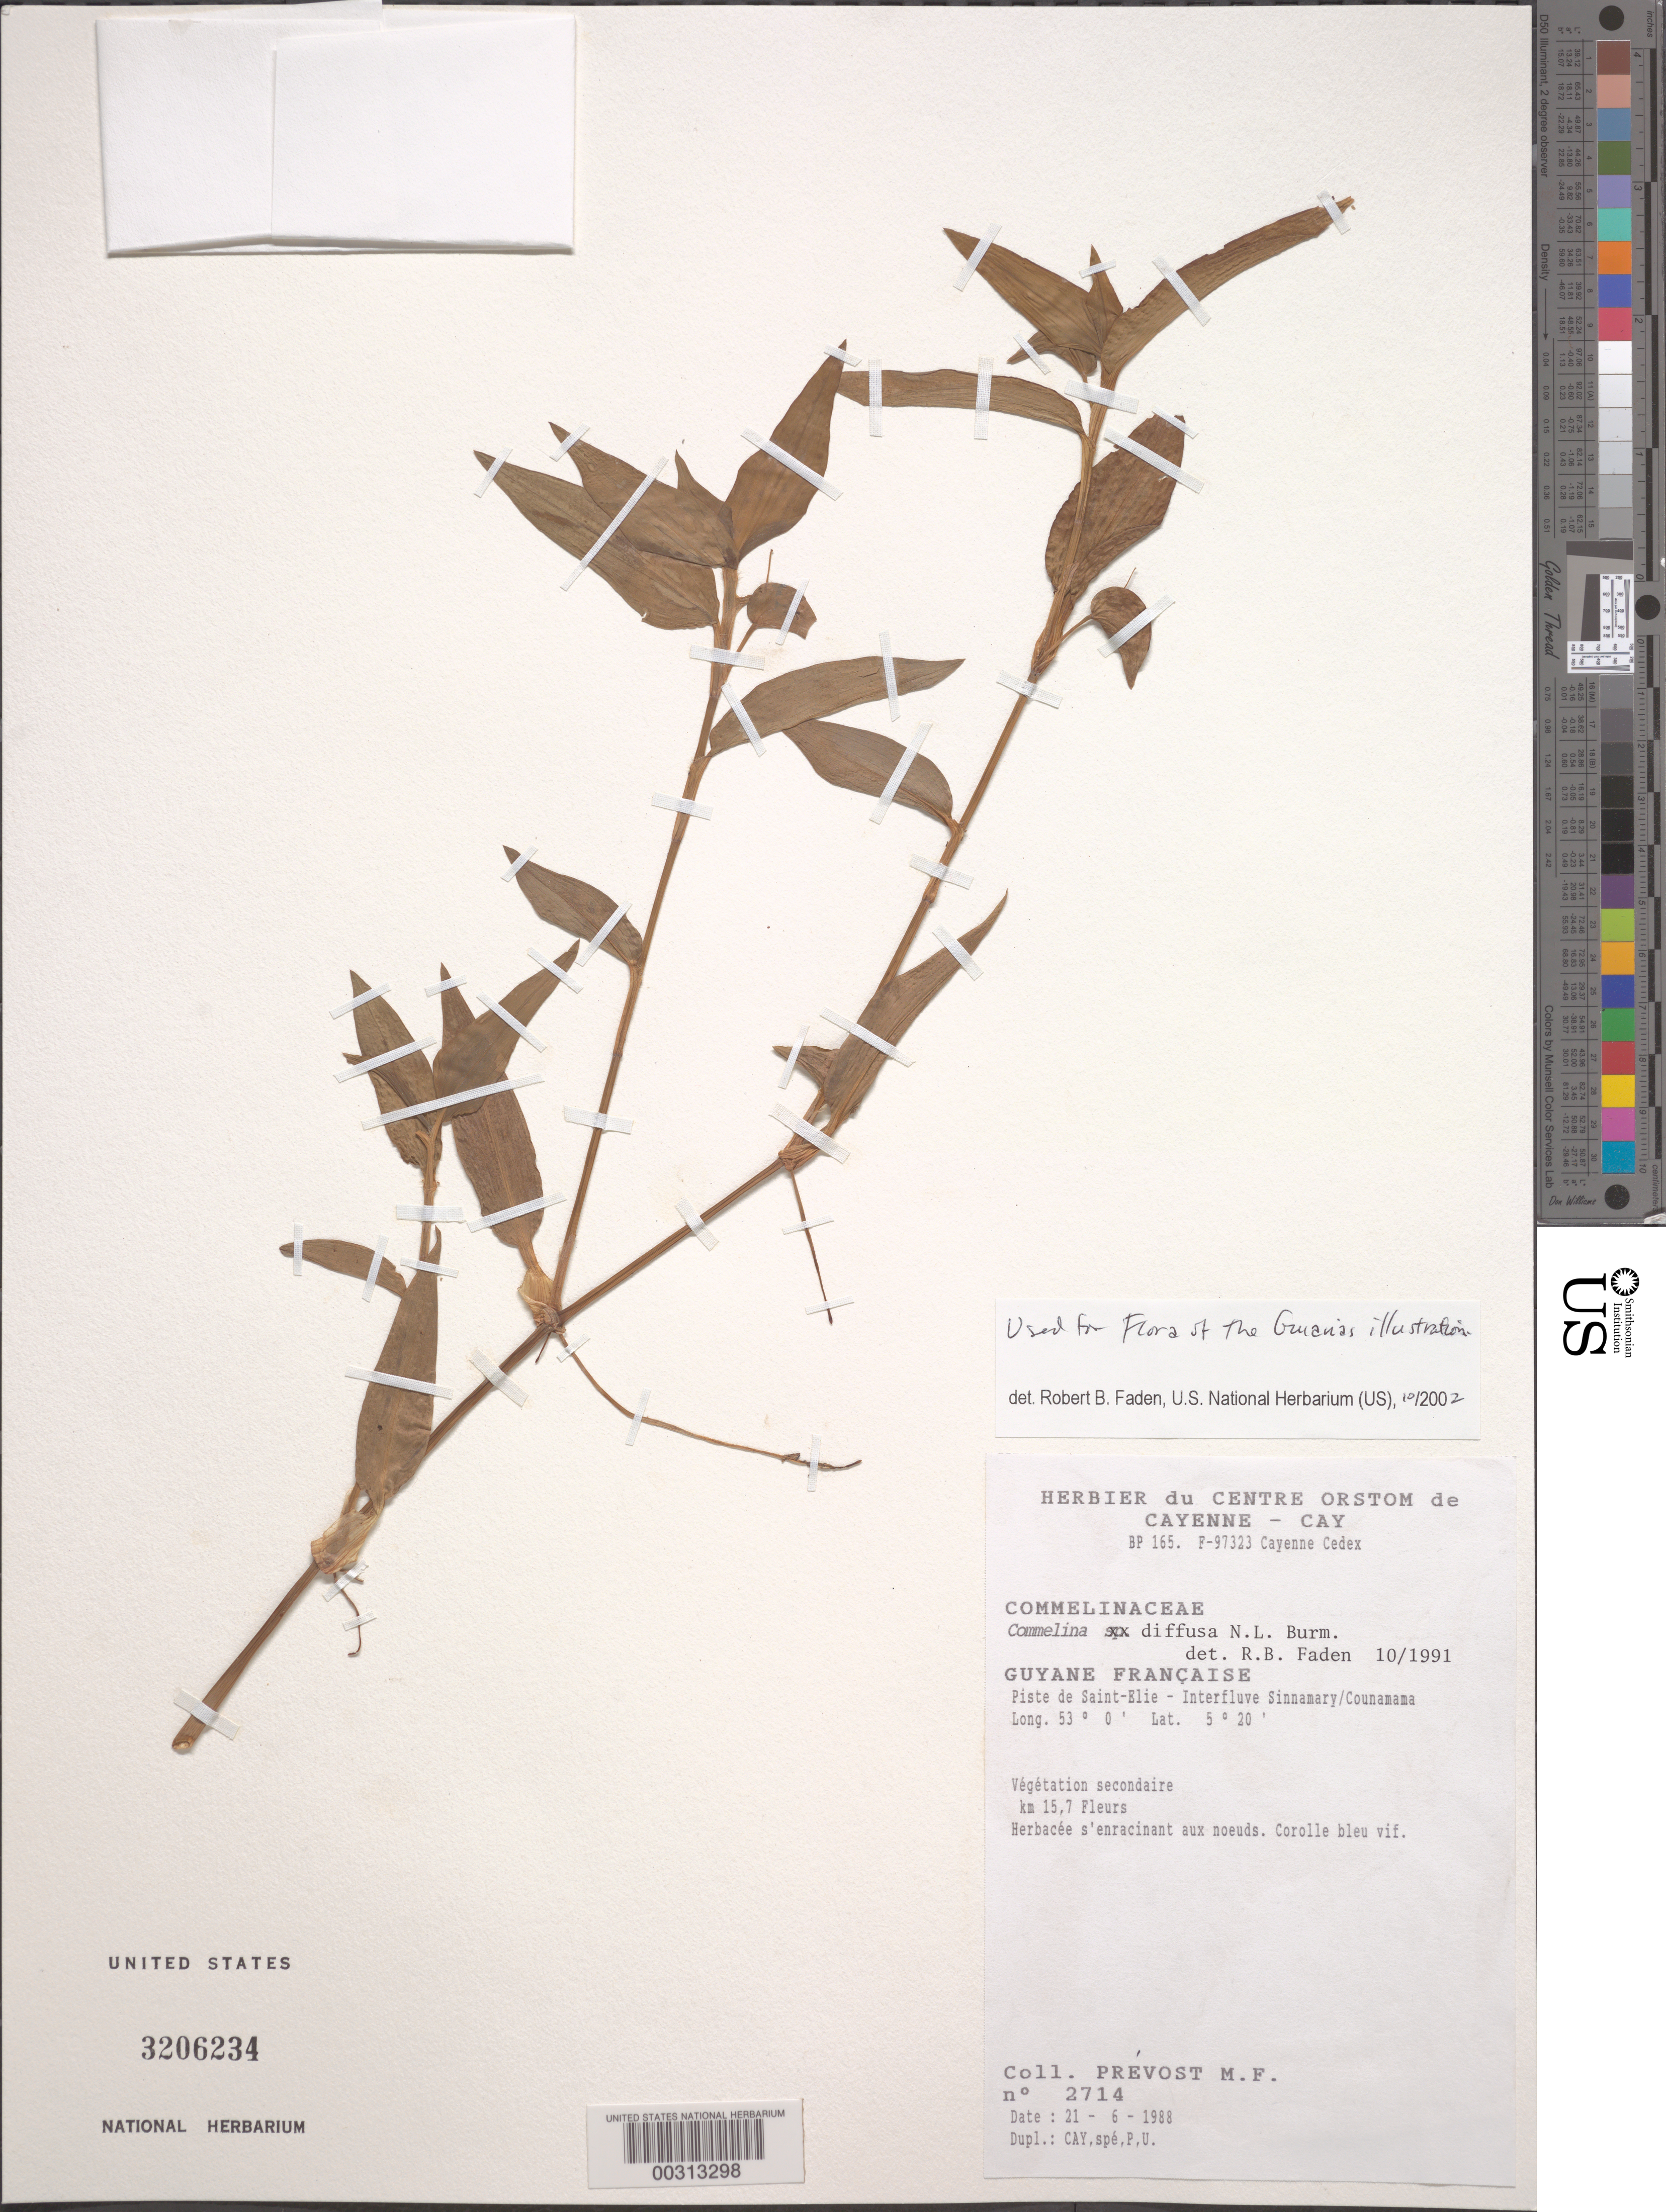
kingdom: Plantae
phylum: Tracheophyta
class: Liliopsida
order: Commelinales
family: Commelinaceae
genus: Commelina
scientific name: Commelina diffusa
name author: Burm. f.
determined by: Faden, Robert B., (US), Smithsonian Institution - National Museum of Natural History (UNITED STATES)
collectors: M.-F. Prévost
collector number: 2714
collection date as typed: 21 Jun 1988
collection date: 1988-06-21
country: French Guiana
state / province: Cayenne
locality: Interfluve sinnamary / counamama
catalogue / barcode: US 3206234